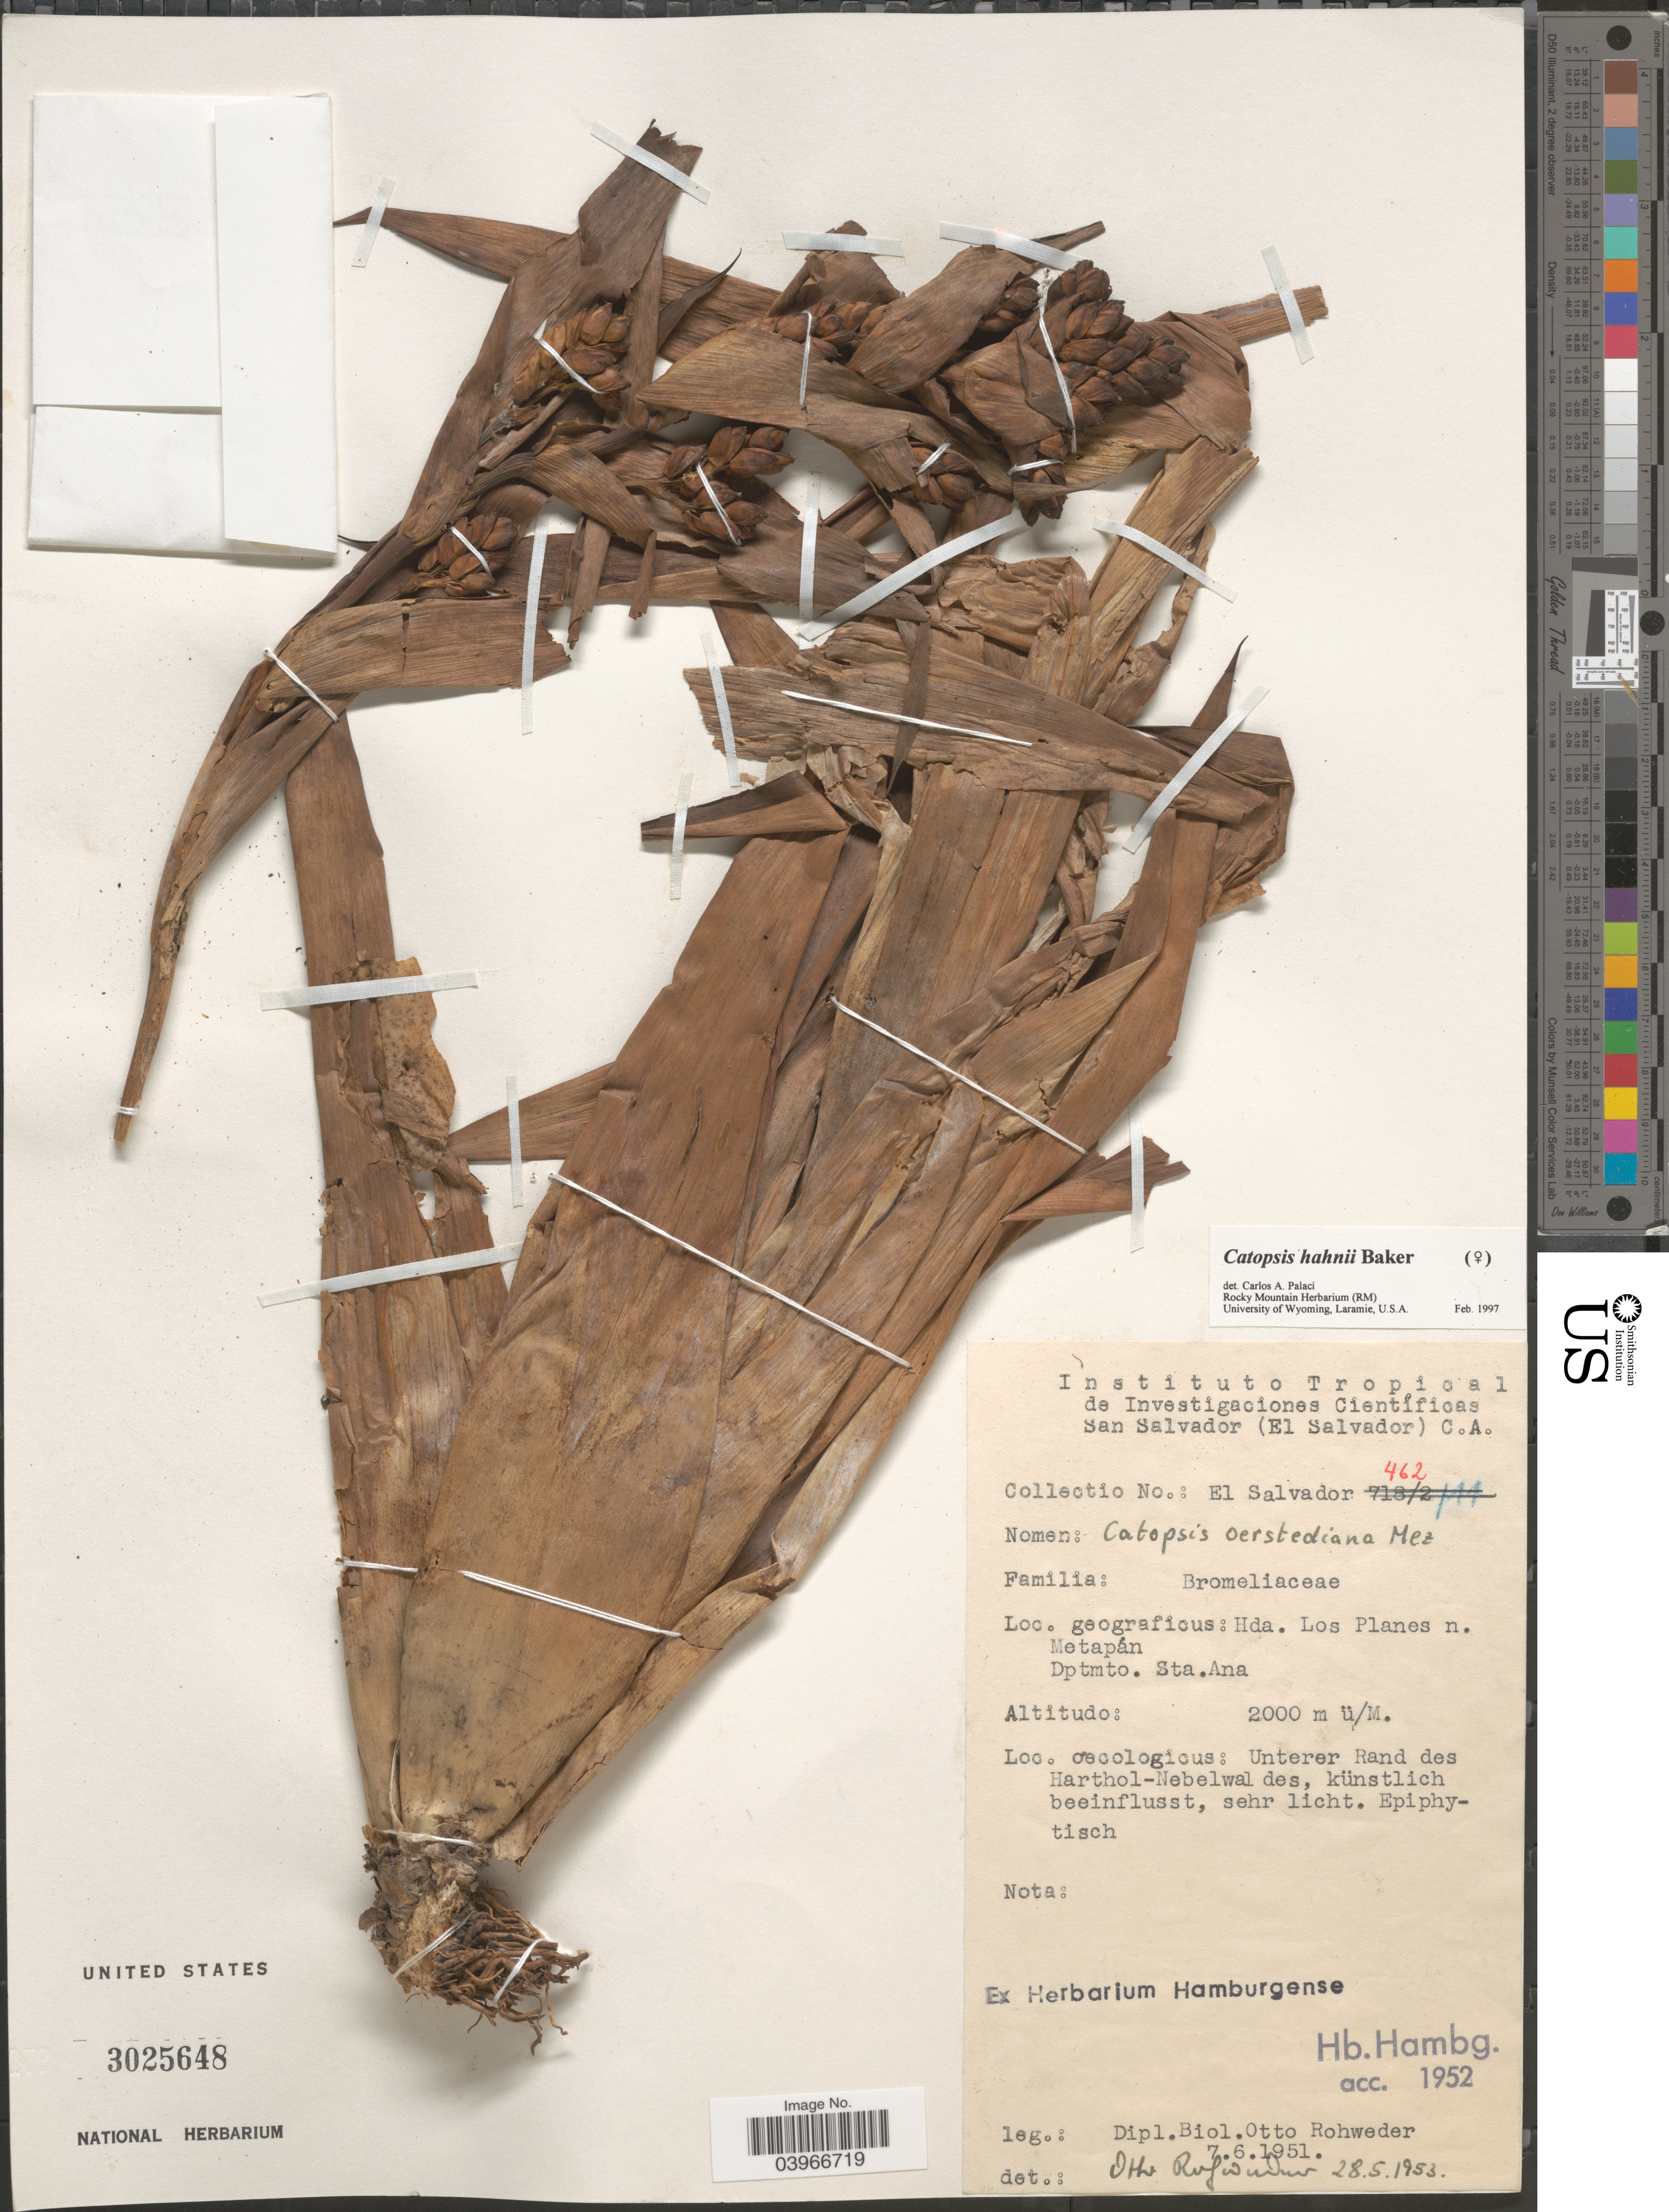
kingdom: Plantae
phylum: Tracheophyta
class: Liliopsida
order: Poales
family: Bromeliaceae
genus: Catopsis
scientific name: Catopsis hahnii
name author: Baker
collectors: O. Rohweder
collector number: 462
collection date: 1951-06-07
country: El Salvador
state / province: Santa Ana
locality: Hda. Los Planes n. Metapán. Dptmto. Sta. Ana.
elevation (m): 2000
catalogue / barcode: US 3025648